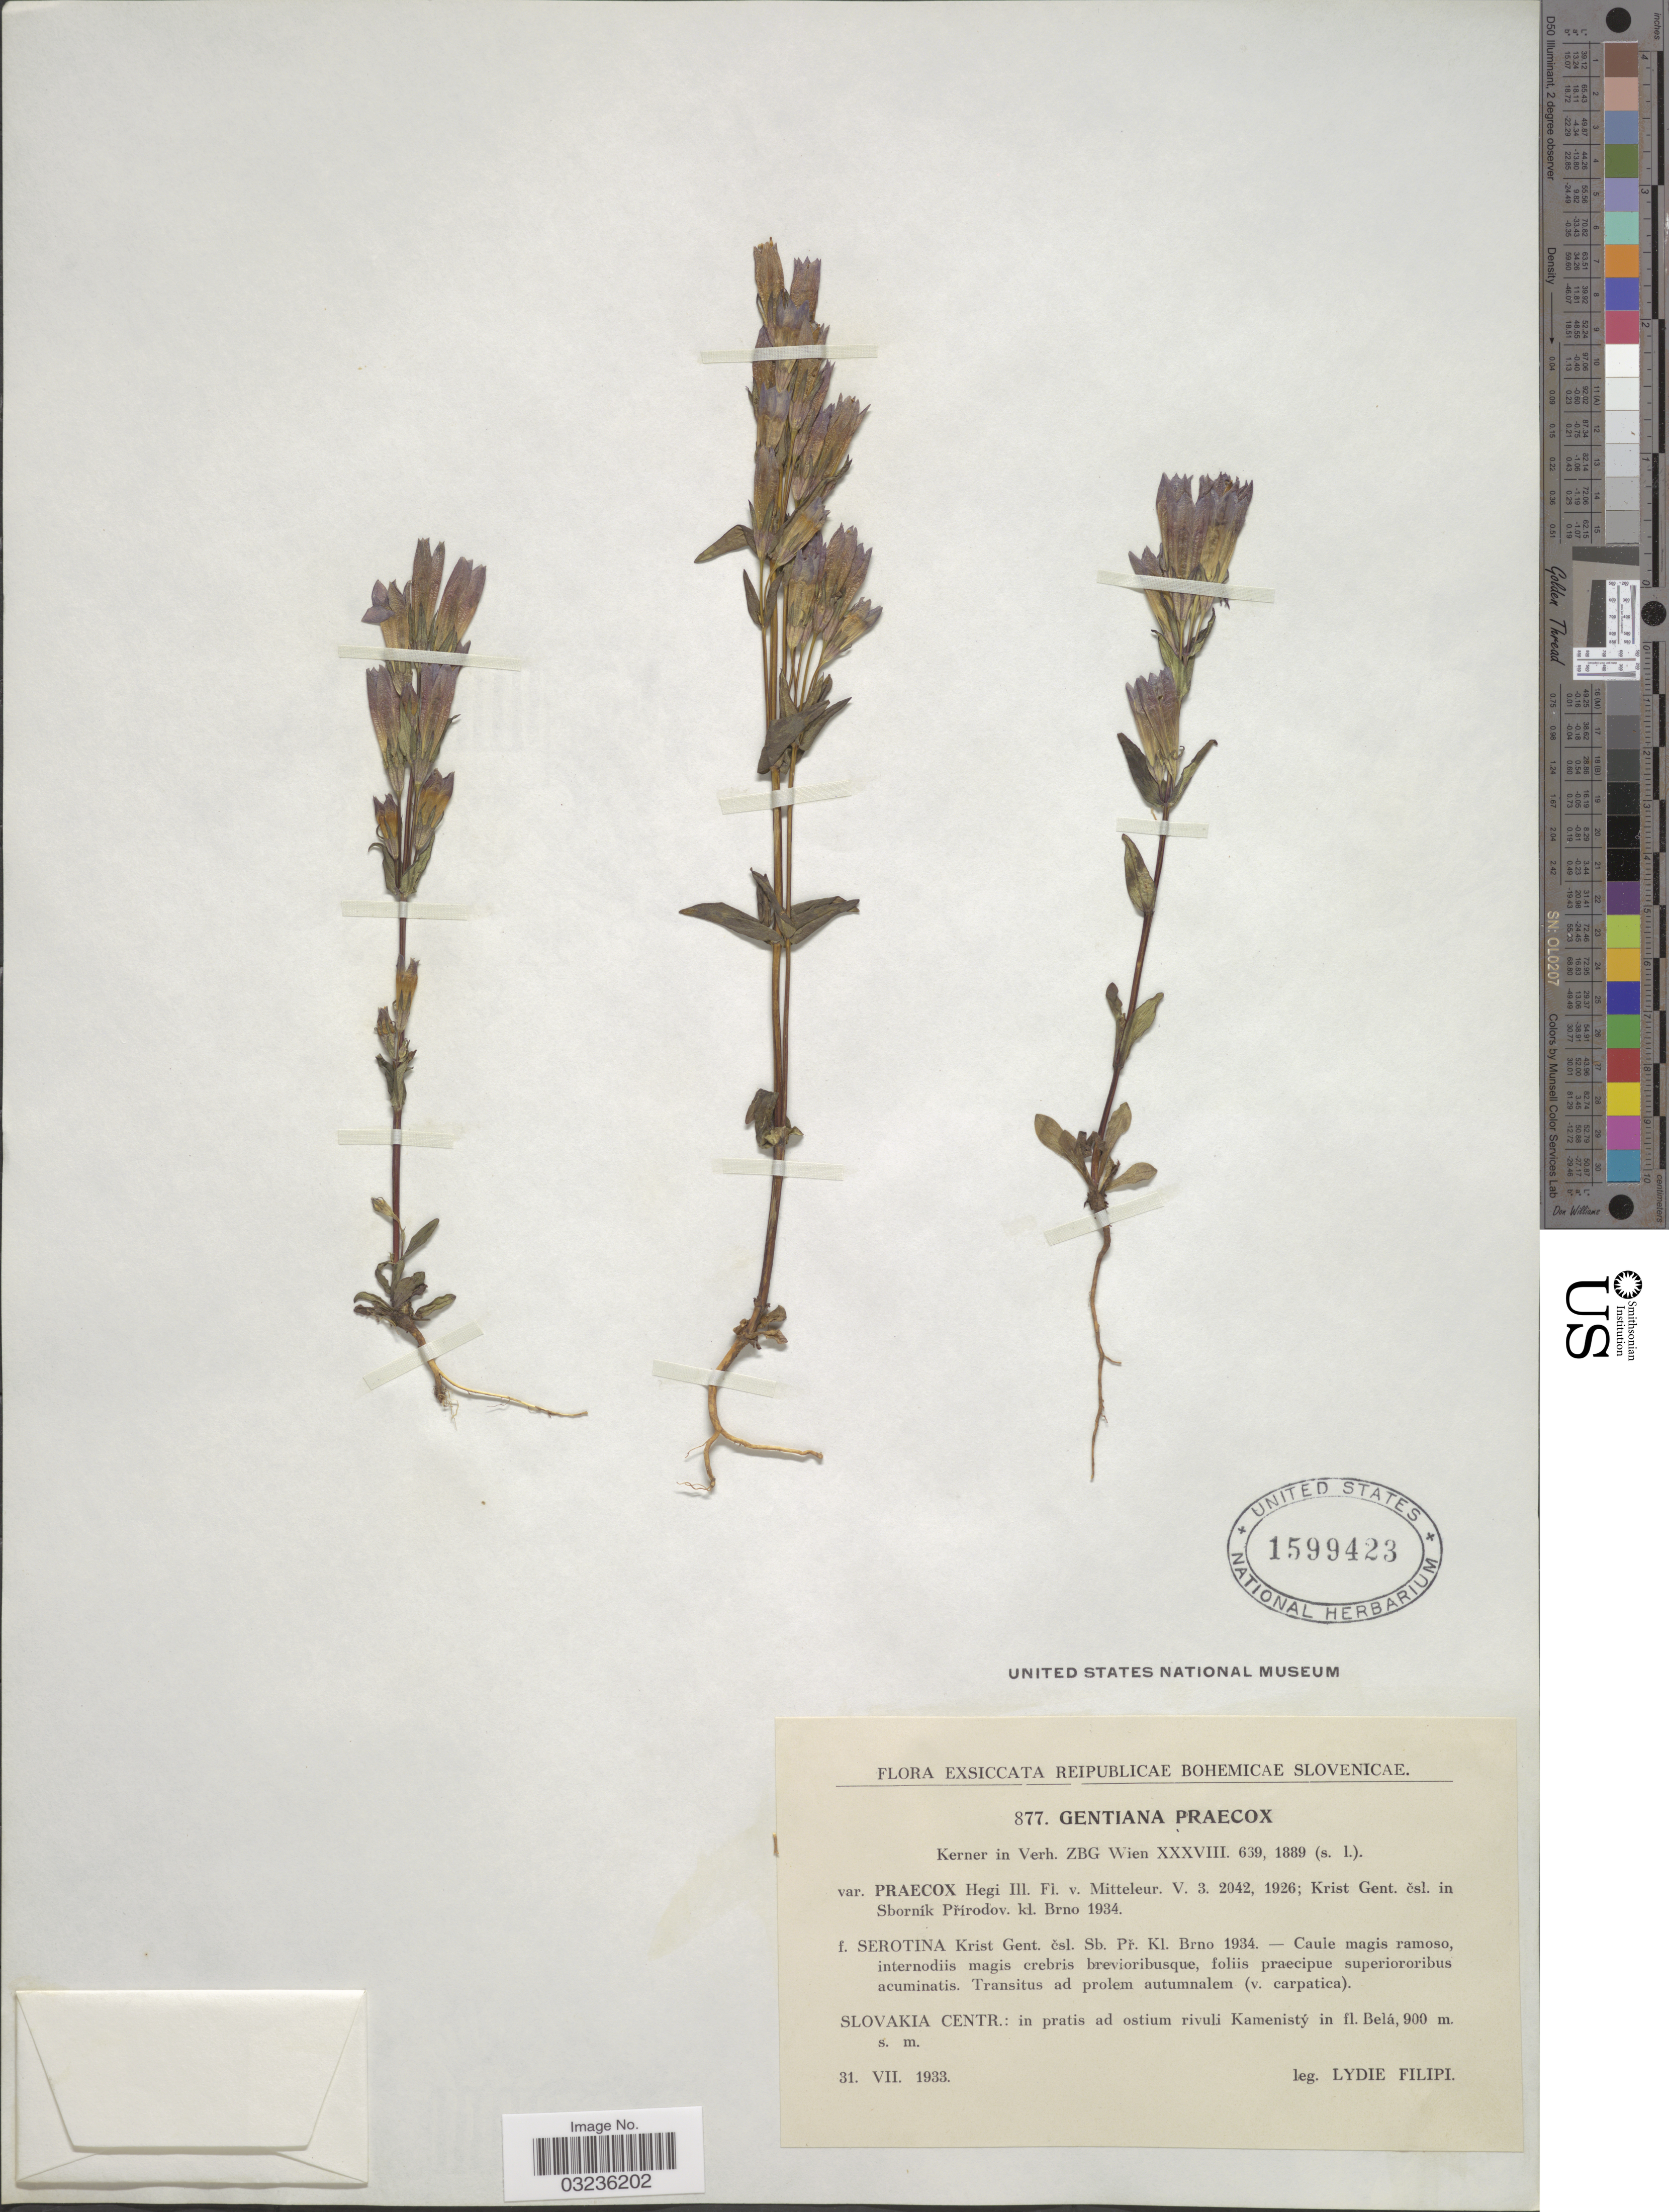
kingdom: Plantae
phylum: Tracheophyta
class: Magnoliopsida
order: Gentianales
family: Gentianaceae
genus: Gentiana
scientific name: Gentiana praecox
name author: A. Kern. & Jos. Kern.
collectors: L. Filipi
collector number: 877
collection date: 1933-07-31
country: Slovakia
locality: Reipublicae Bohemicae Slovenicae, Slovakia Centr.: in pratis ad ostium rivuli Kamenisty in fl. Belá.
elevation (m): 900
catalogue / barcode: US 1599423